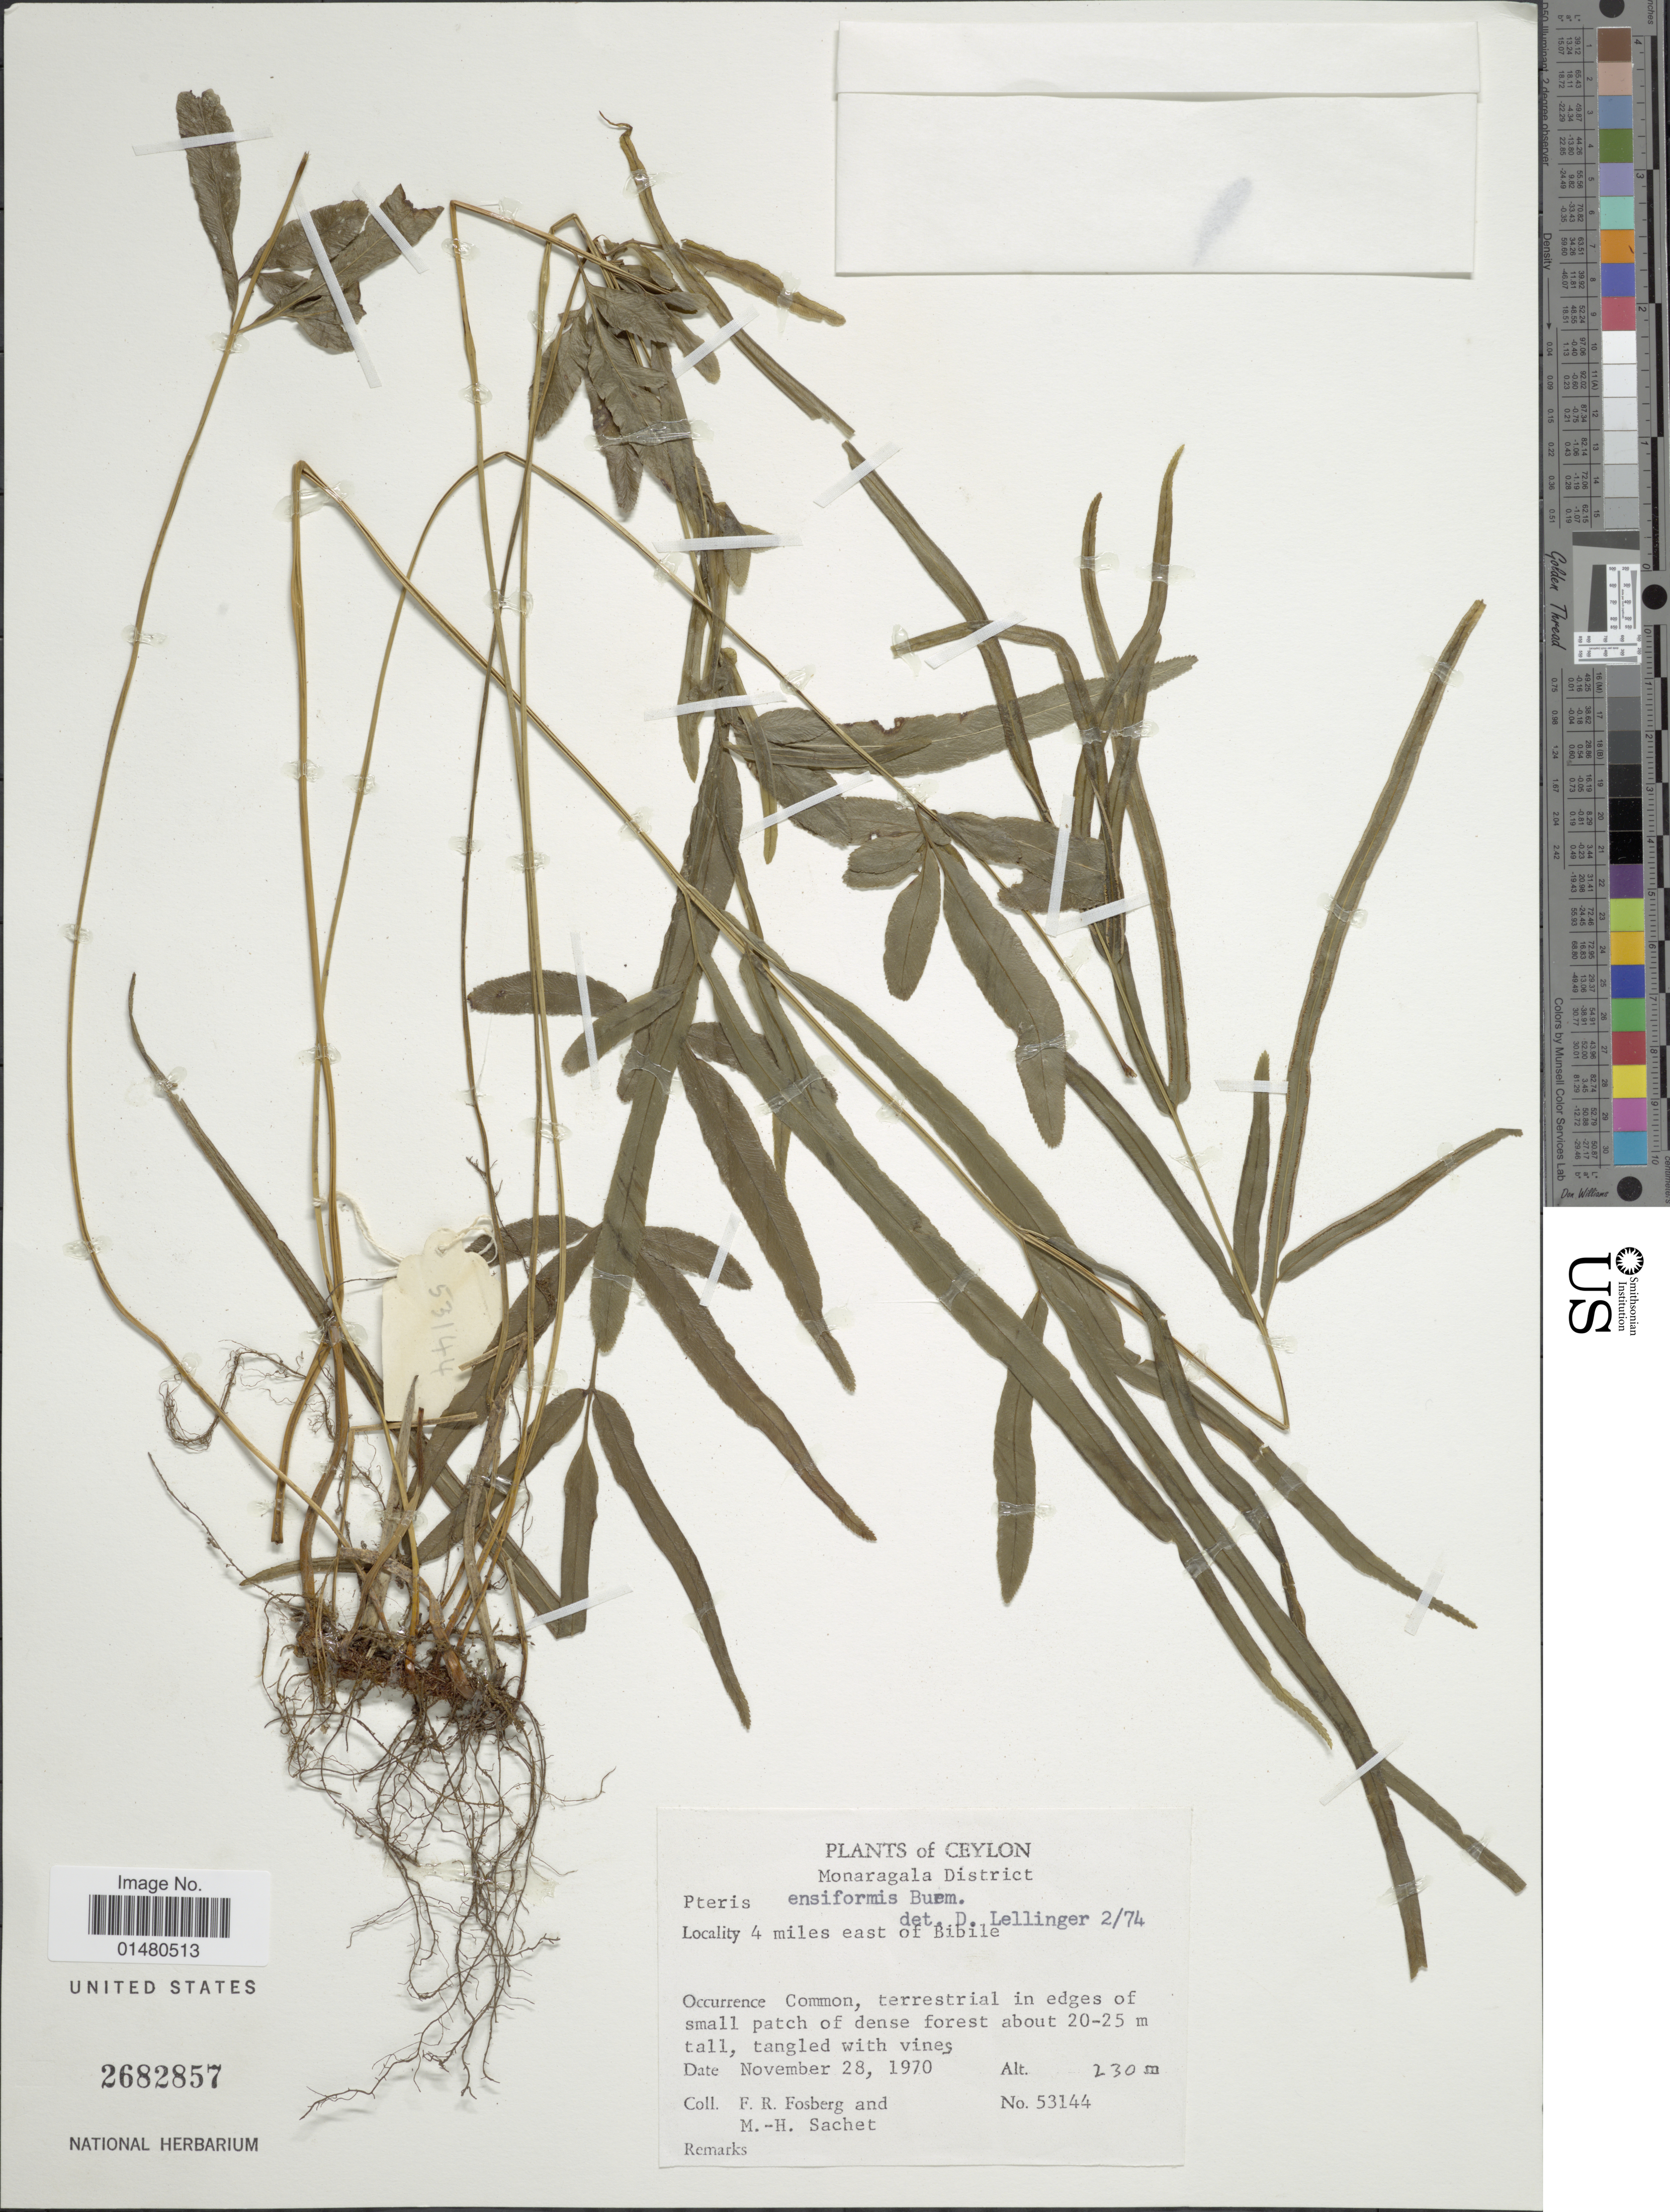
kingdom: Plantae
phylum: Tracheophyta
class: Polypodiopsida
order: Polypodiales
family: Pteridaceae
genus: Pteris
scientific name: Pteris ensiformis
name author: Burm. f.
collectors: F. R. Fosberg & M.-H. Sachet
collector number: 53144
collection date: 1970-11-28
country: Sri Lanka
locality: Ceylon, Monaragala District, 4 miles east of Bibile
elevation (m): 230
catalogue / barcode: US 2682857